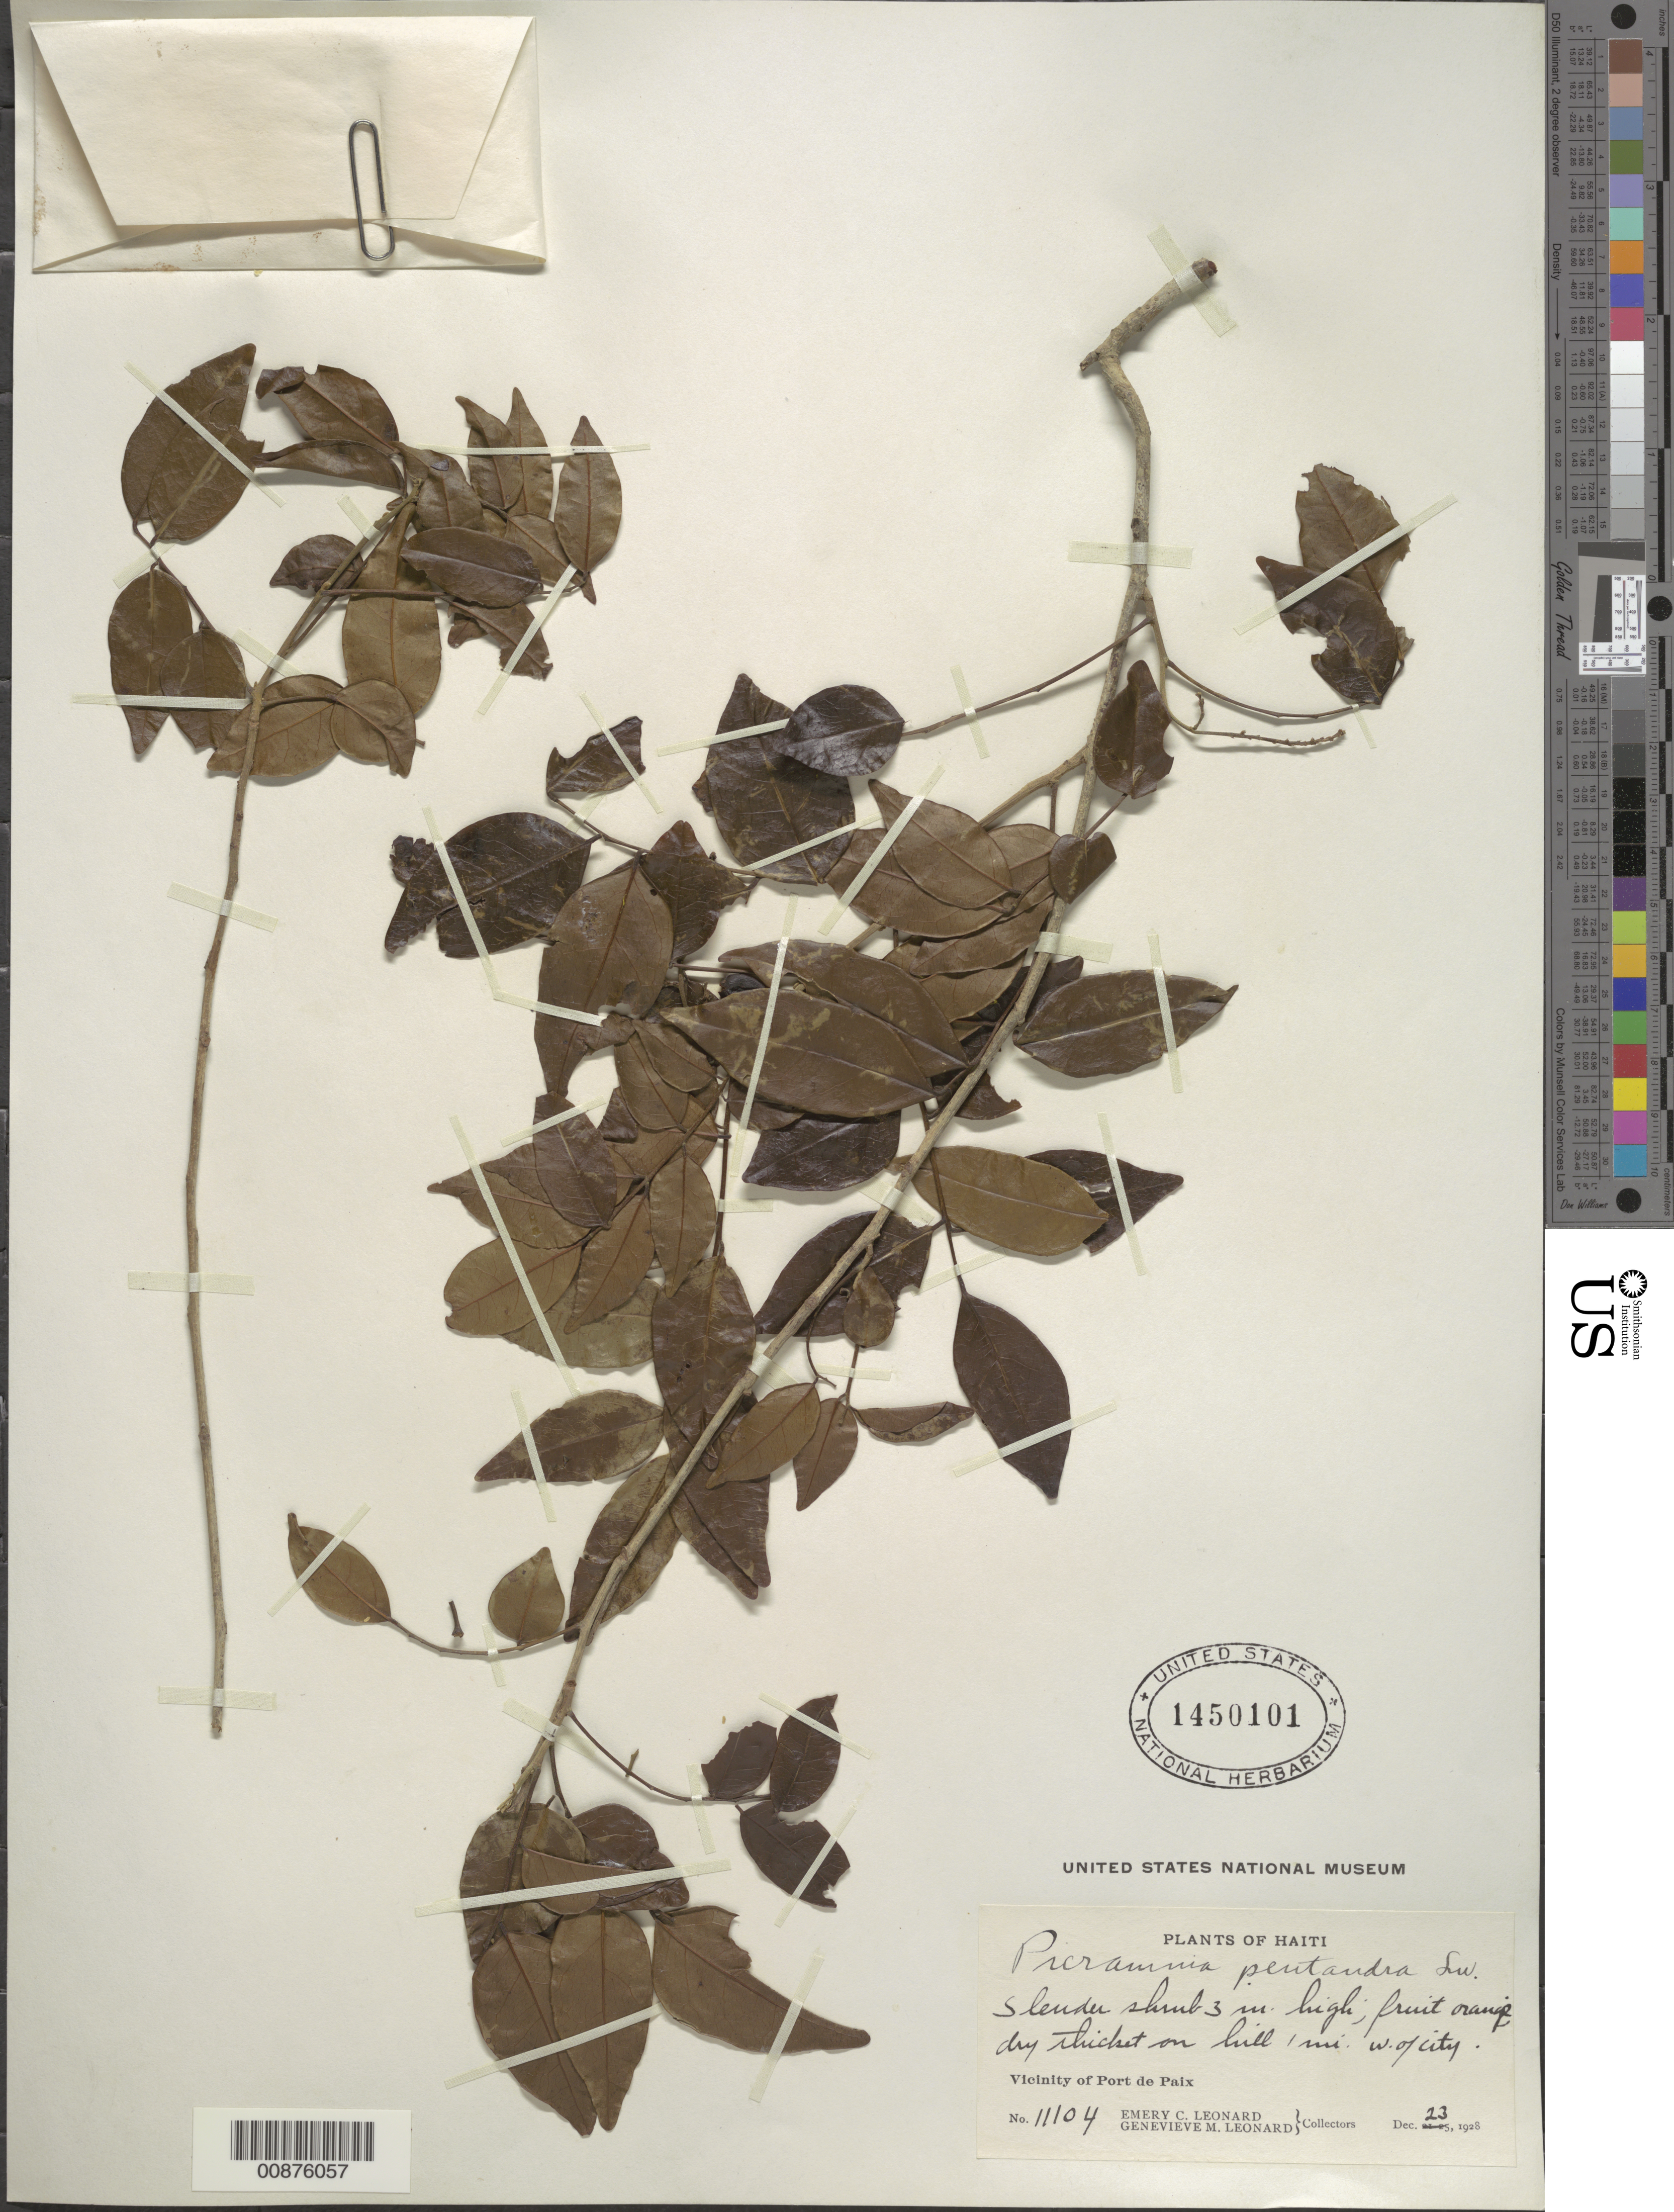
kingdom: Plantae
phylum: Tracheophyta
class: Magnoliopsida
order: Picramniales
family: Picramniaceae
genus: Picramnia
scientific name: Picramnia pentandra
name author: Sw.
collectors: E. C. Leonard & G. M. Leonard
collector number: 11104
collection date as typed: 23 Dec 1928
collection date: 1928-12-23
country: Haiti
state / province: Nord-Ouest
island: Hispaniola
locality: Vicinity of Port de Paix, hill 1 miles W of city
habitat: Dry thicket on hill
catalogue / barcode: US 1450101